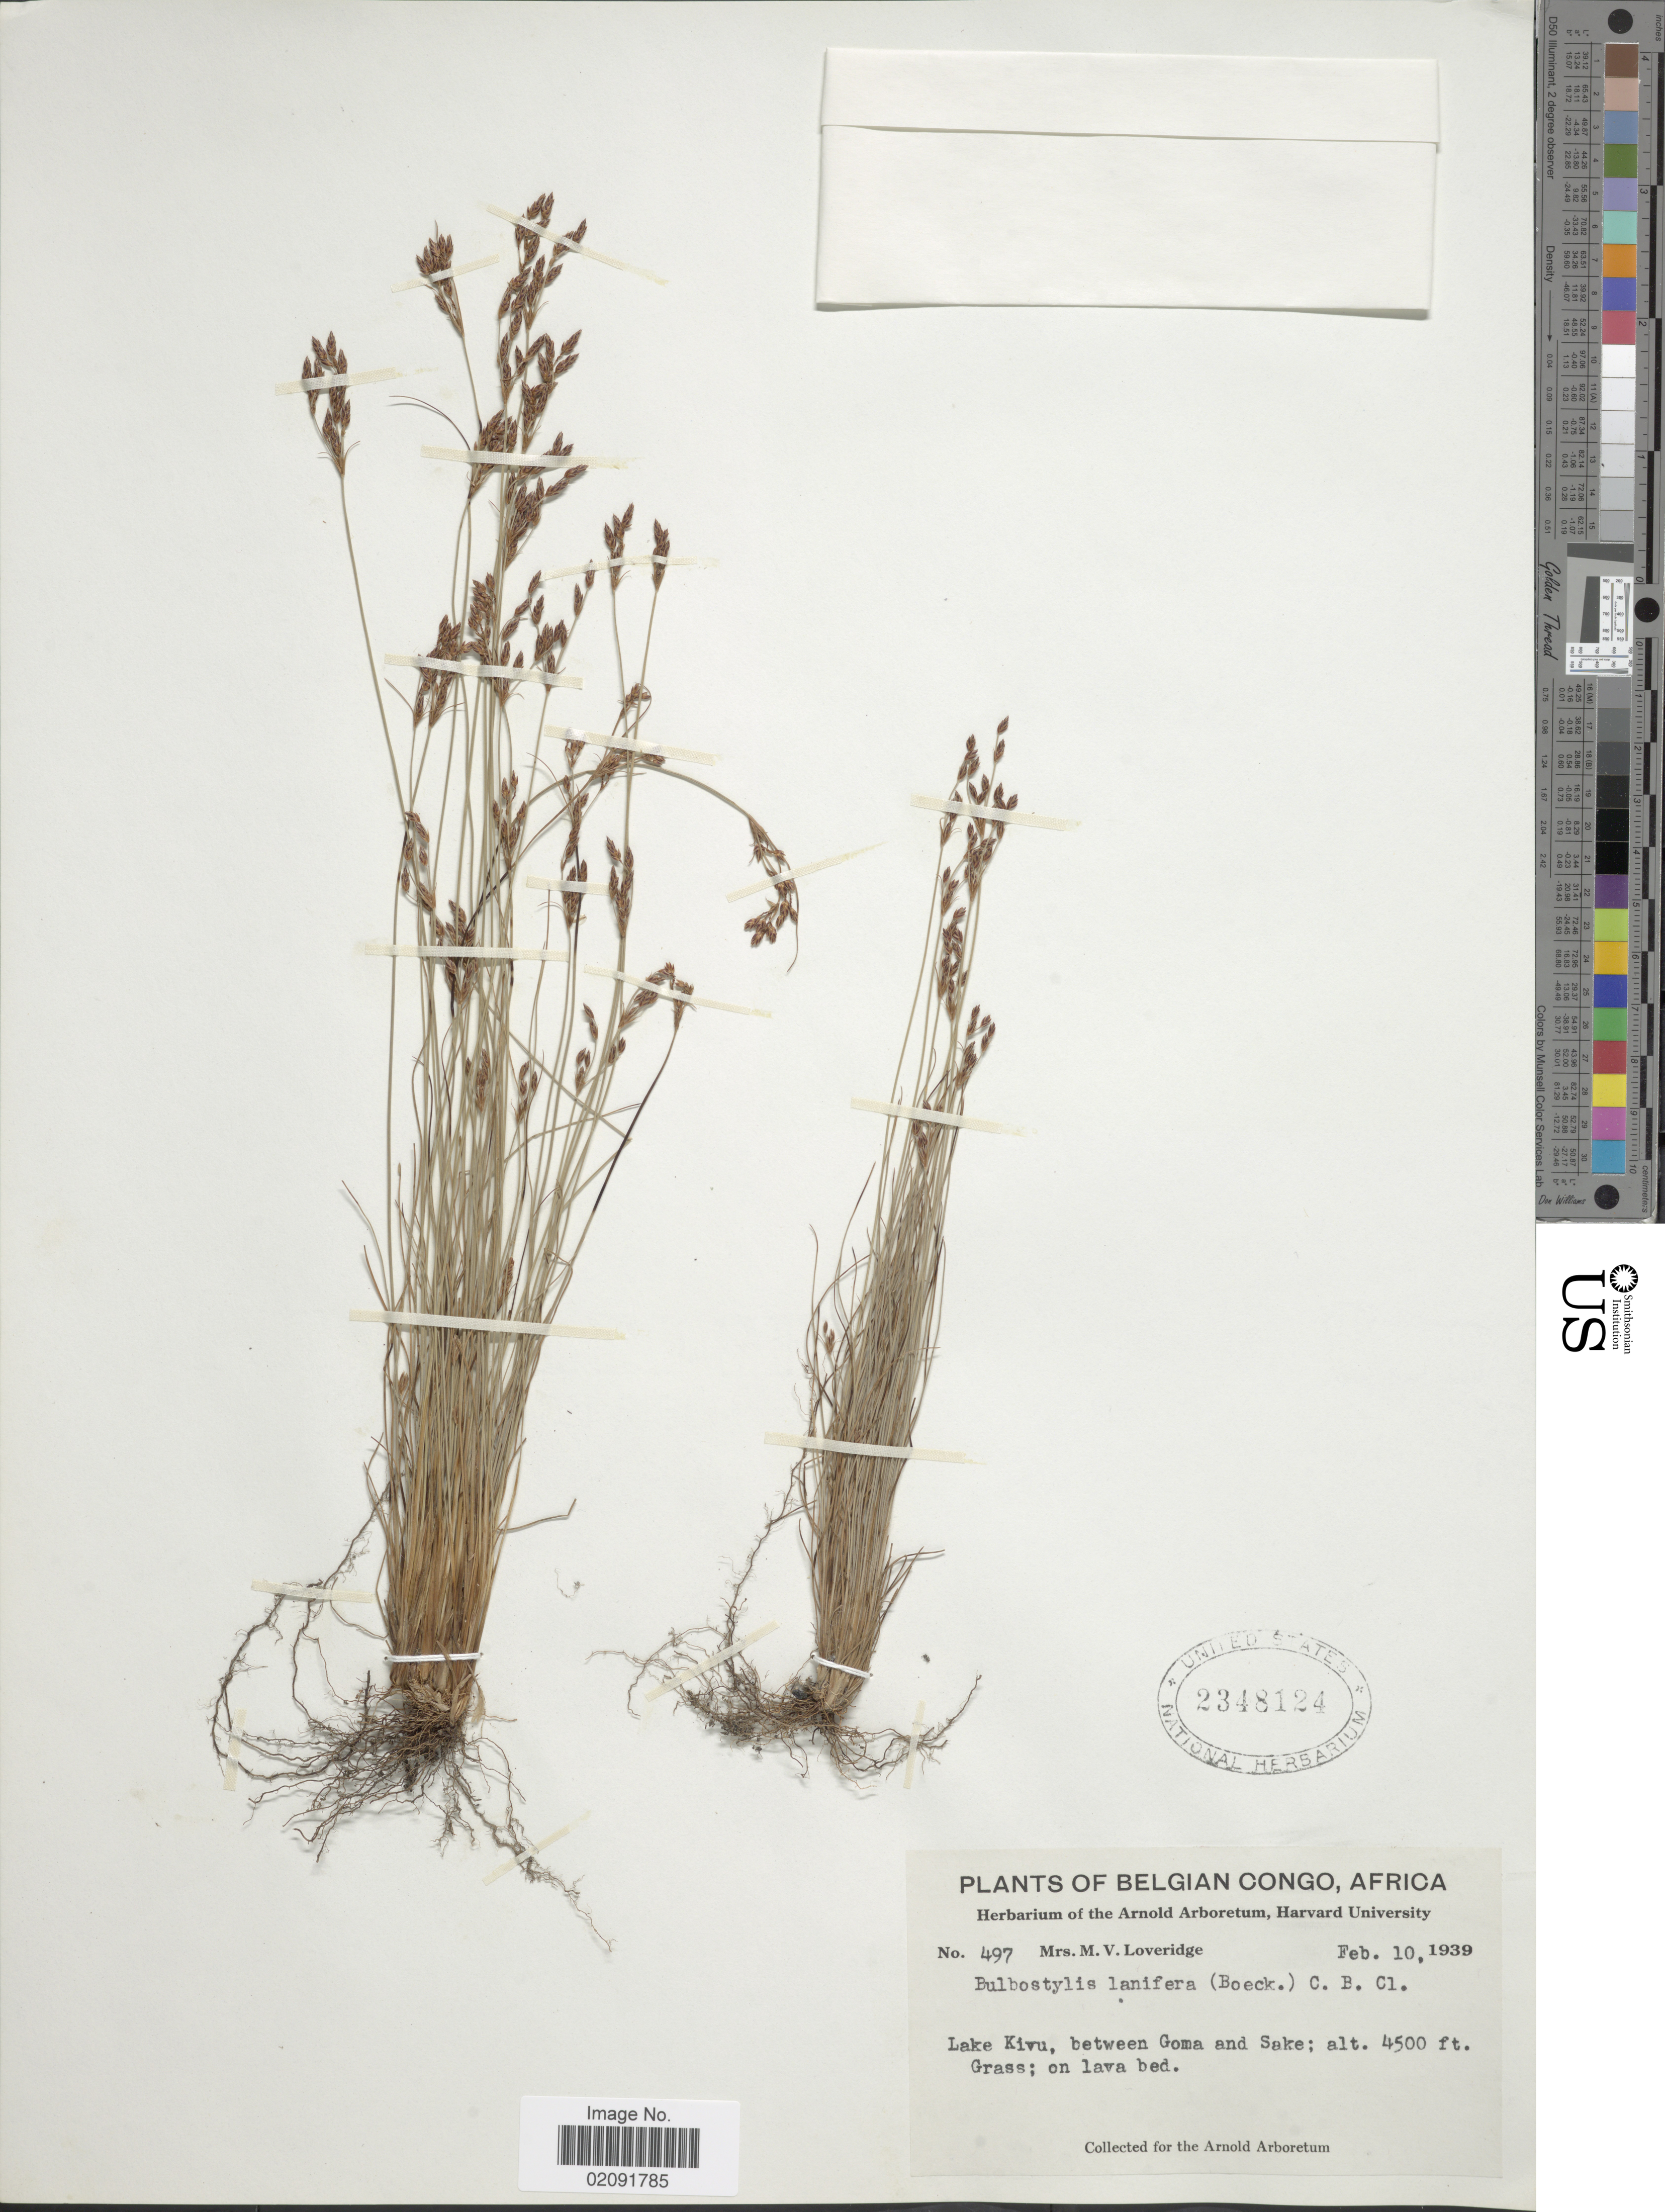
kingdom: Plantae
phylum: Tracheophyta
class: Liliopsida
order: Poales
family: Cyperaceae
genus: Bulbostylis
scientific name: Bulbostylis lanifera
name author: (Boeckeler) Kük.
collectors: M. Loveridge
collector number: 497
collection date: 1939-02-10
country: Congo, Democratic Republic of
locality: Belgian Congo. Lake Kivu, between Goma and Sake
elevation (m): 1372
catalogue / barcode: US 2348124